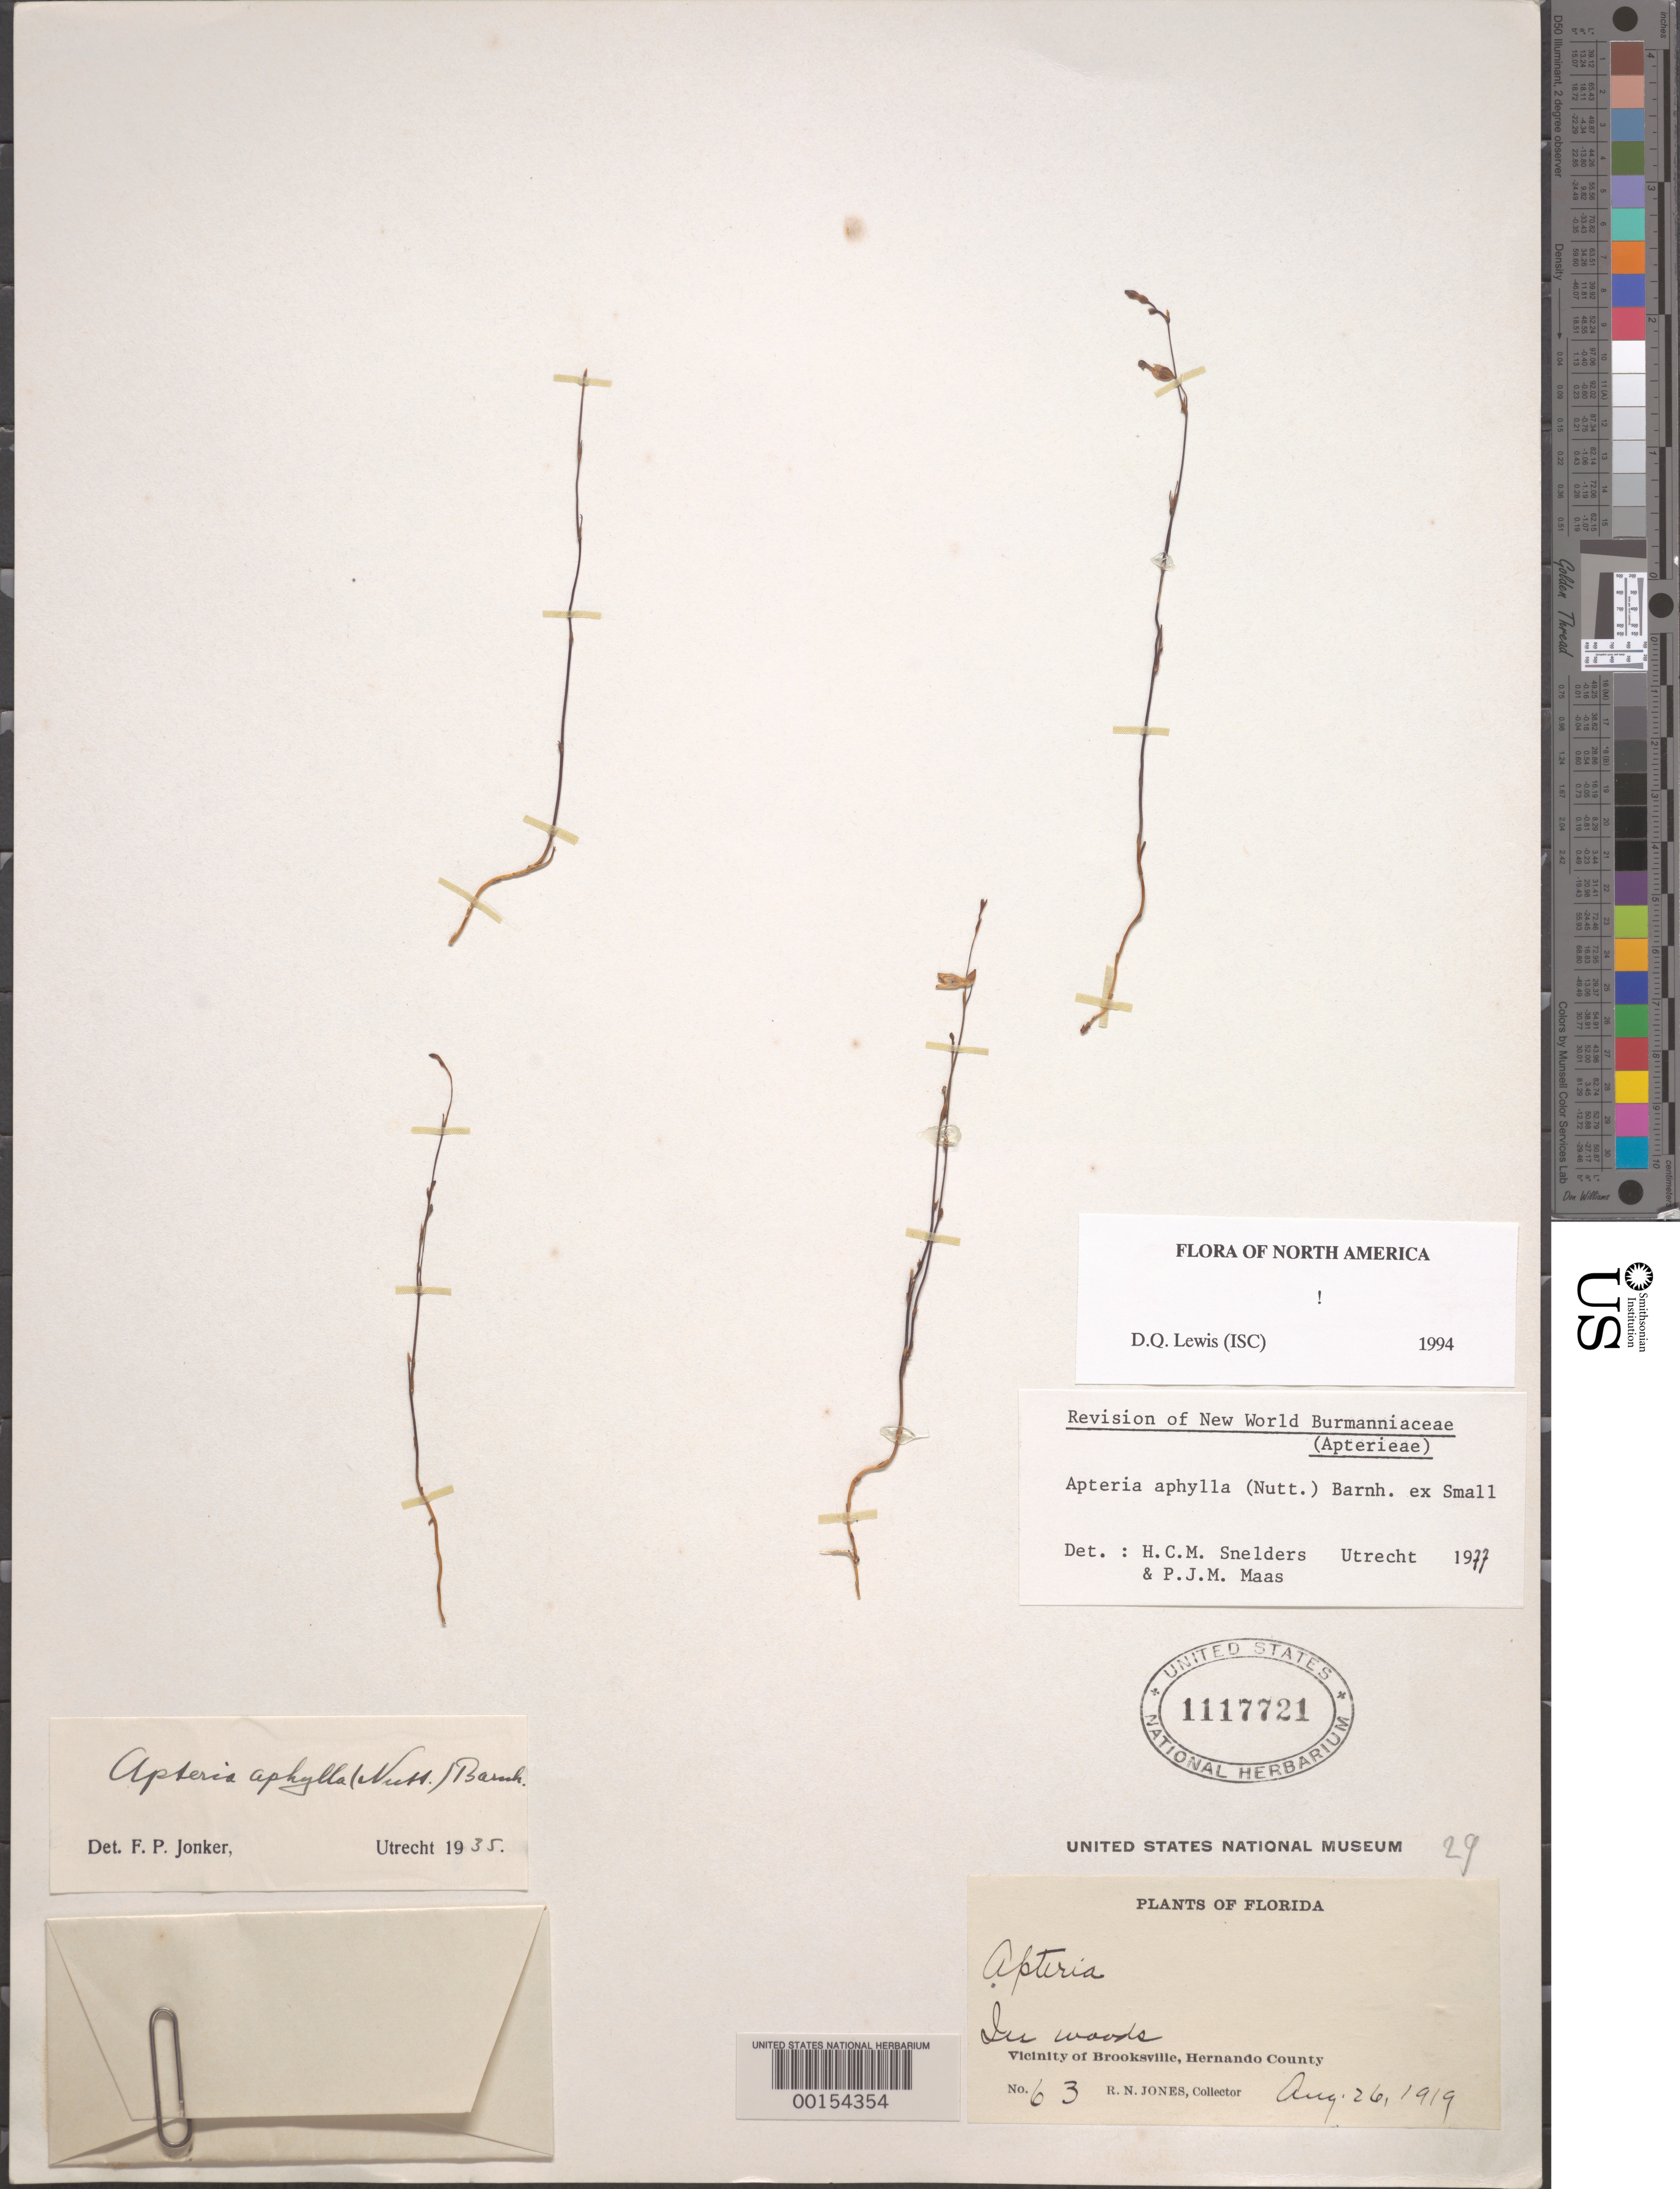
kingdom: Plantae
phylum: Tracheophyta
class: Liliopsida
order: Dioscoreales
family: Burmanniaceae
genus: Apteria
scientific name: Apteria aphylla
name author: (Nutt.) Barnhart ex Small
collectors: R. N. Jones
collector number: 63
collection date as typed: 26 Aug 1919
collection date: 1919-08-26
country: United States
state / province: Florida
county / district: Hernando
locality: Brooksville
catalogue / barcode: US 1117721